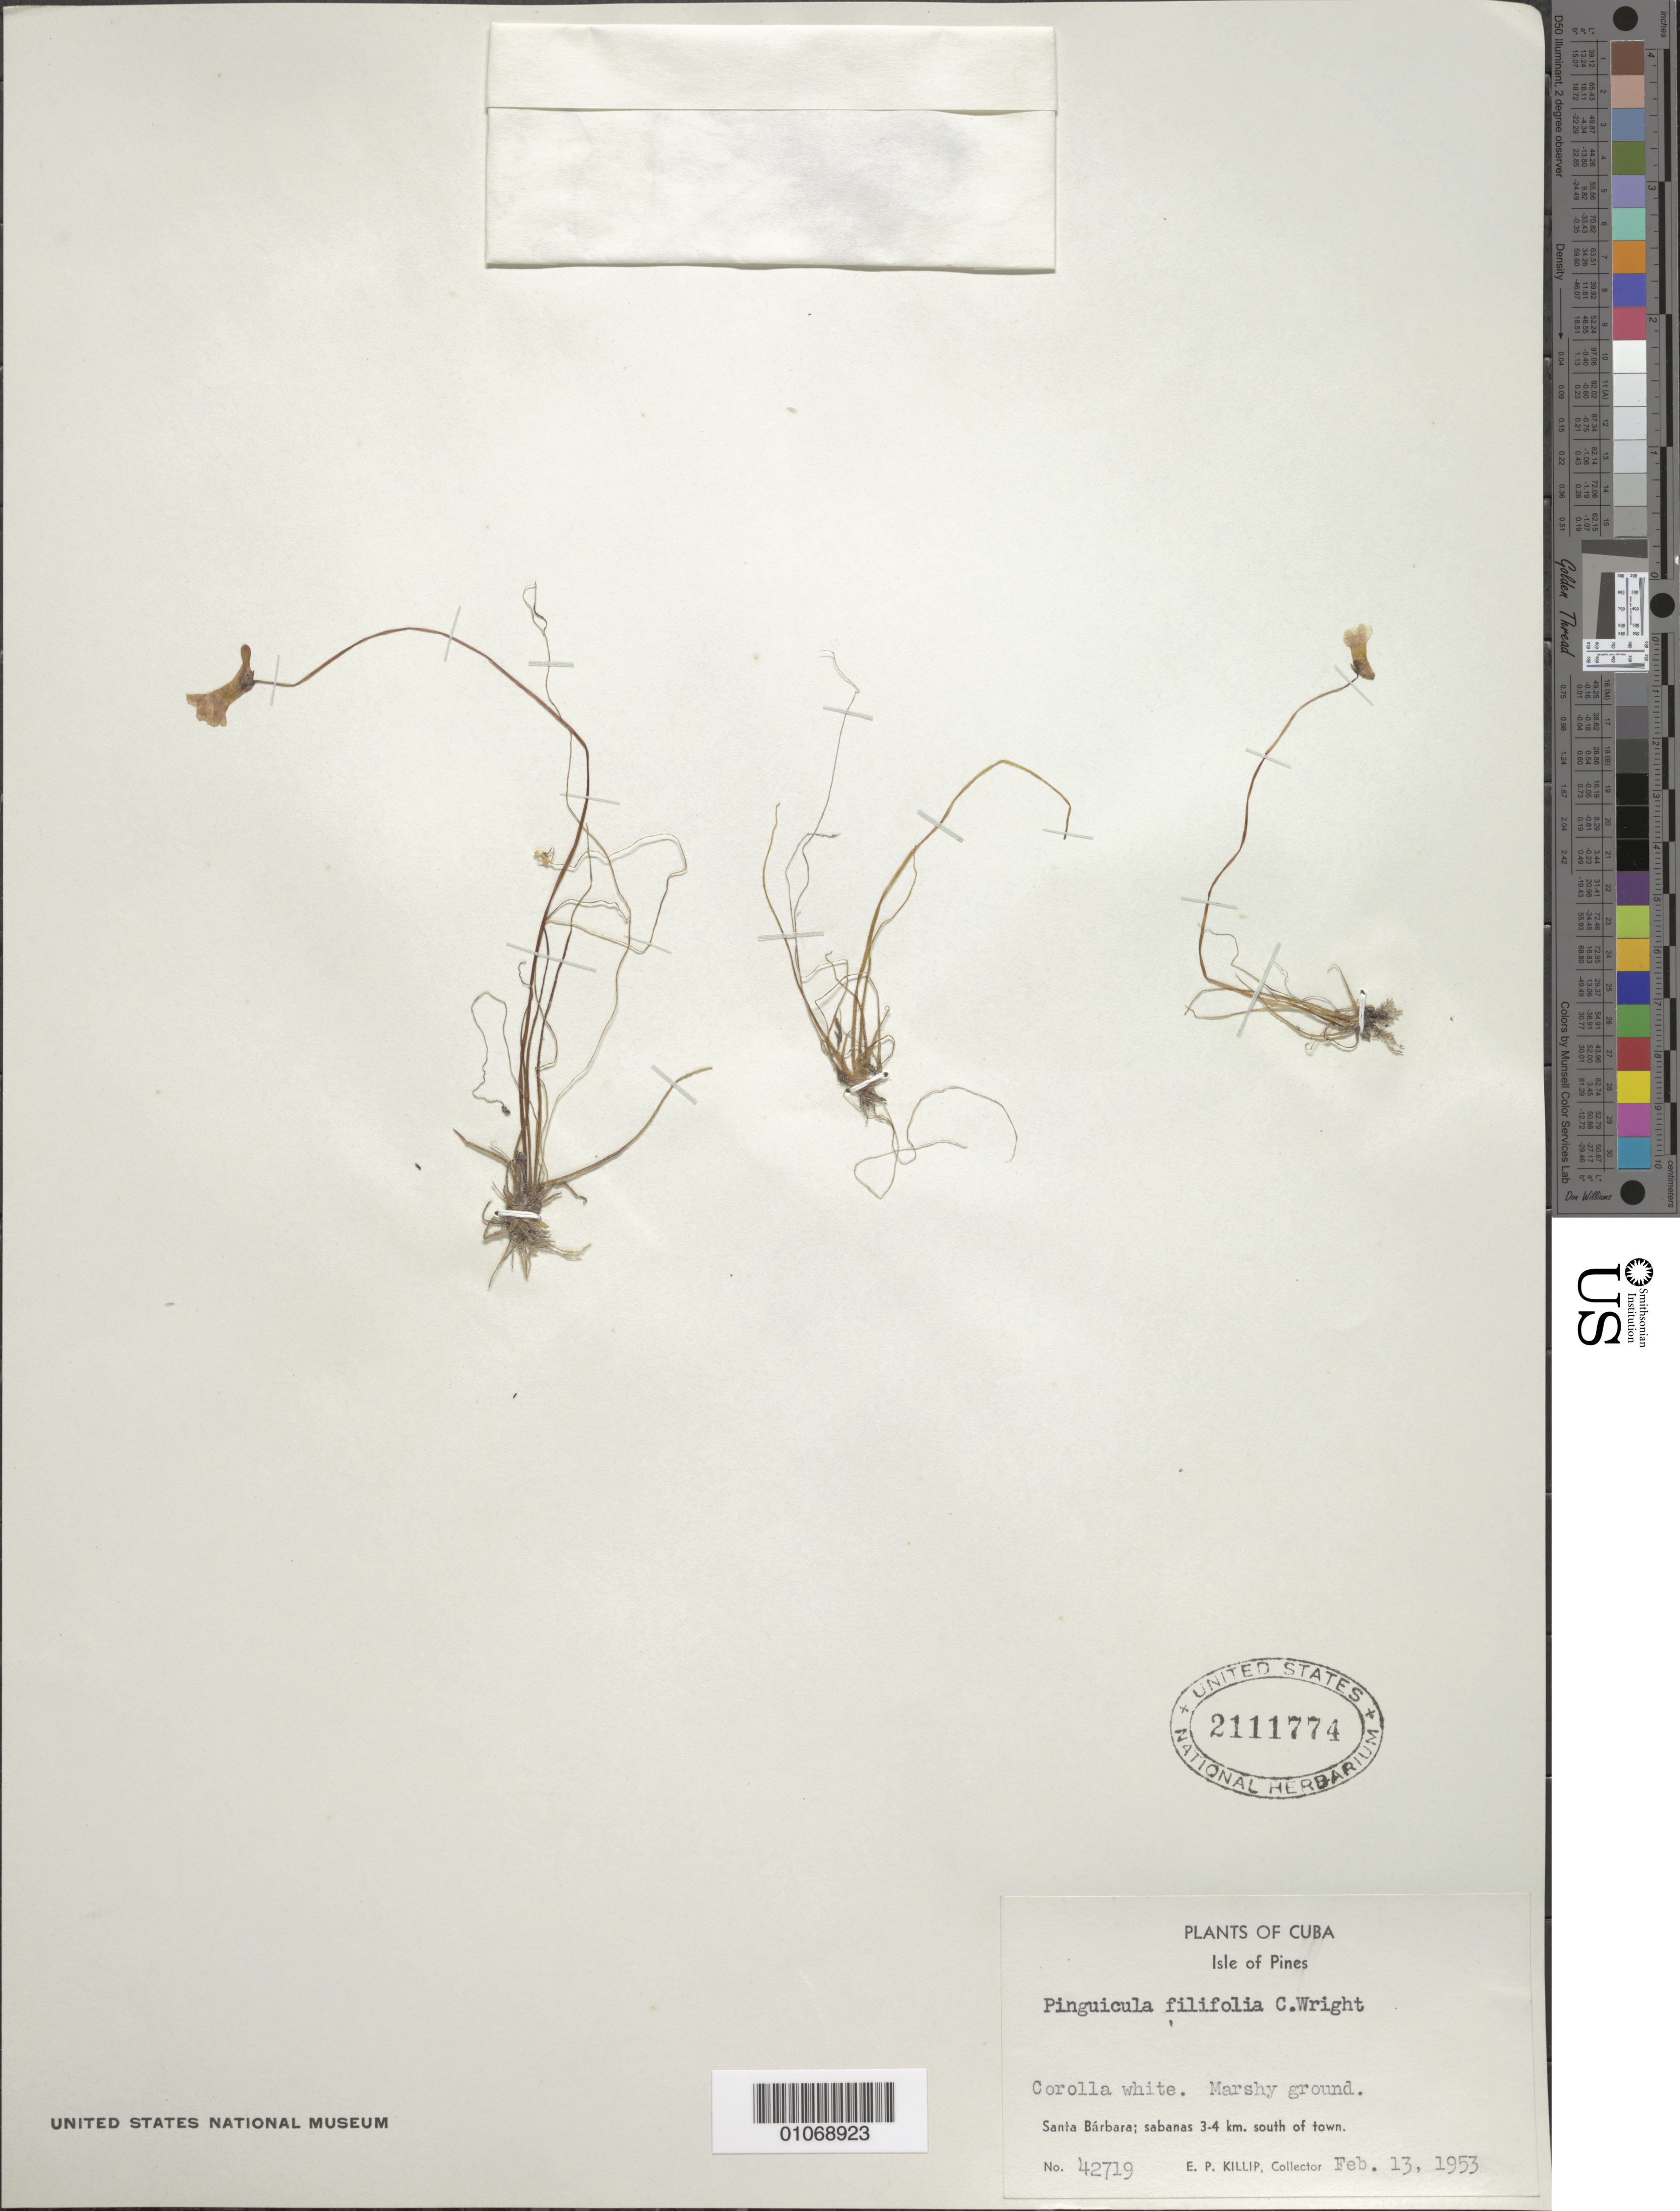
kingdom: Plantae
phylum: Tracheophyta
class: Magnoliopsida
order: Lamiales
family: Lentibulariaceae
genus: Pinguicula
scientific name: Pinguicula filifolia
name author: C. Wright ex Griseb.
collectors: E. P. Killip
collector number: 42719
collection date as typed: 13 Feb 1953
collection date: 1953-02-13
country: Cuba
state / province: Isla de La Juventud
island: Isla de la Juventud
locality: Isle of Pines, Santa Barbara, savannas 3-4 km south of town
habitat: Marshy ground.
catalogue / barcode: US 2111774